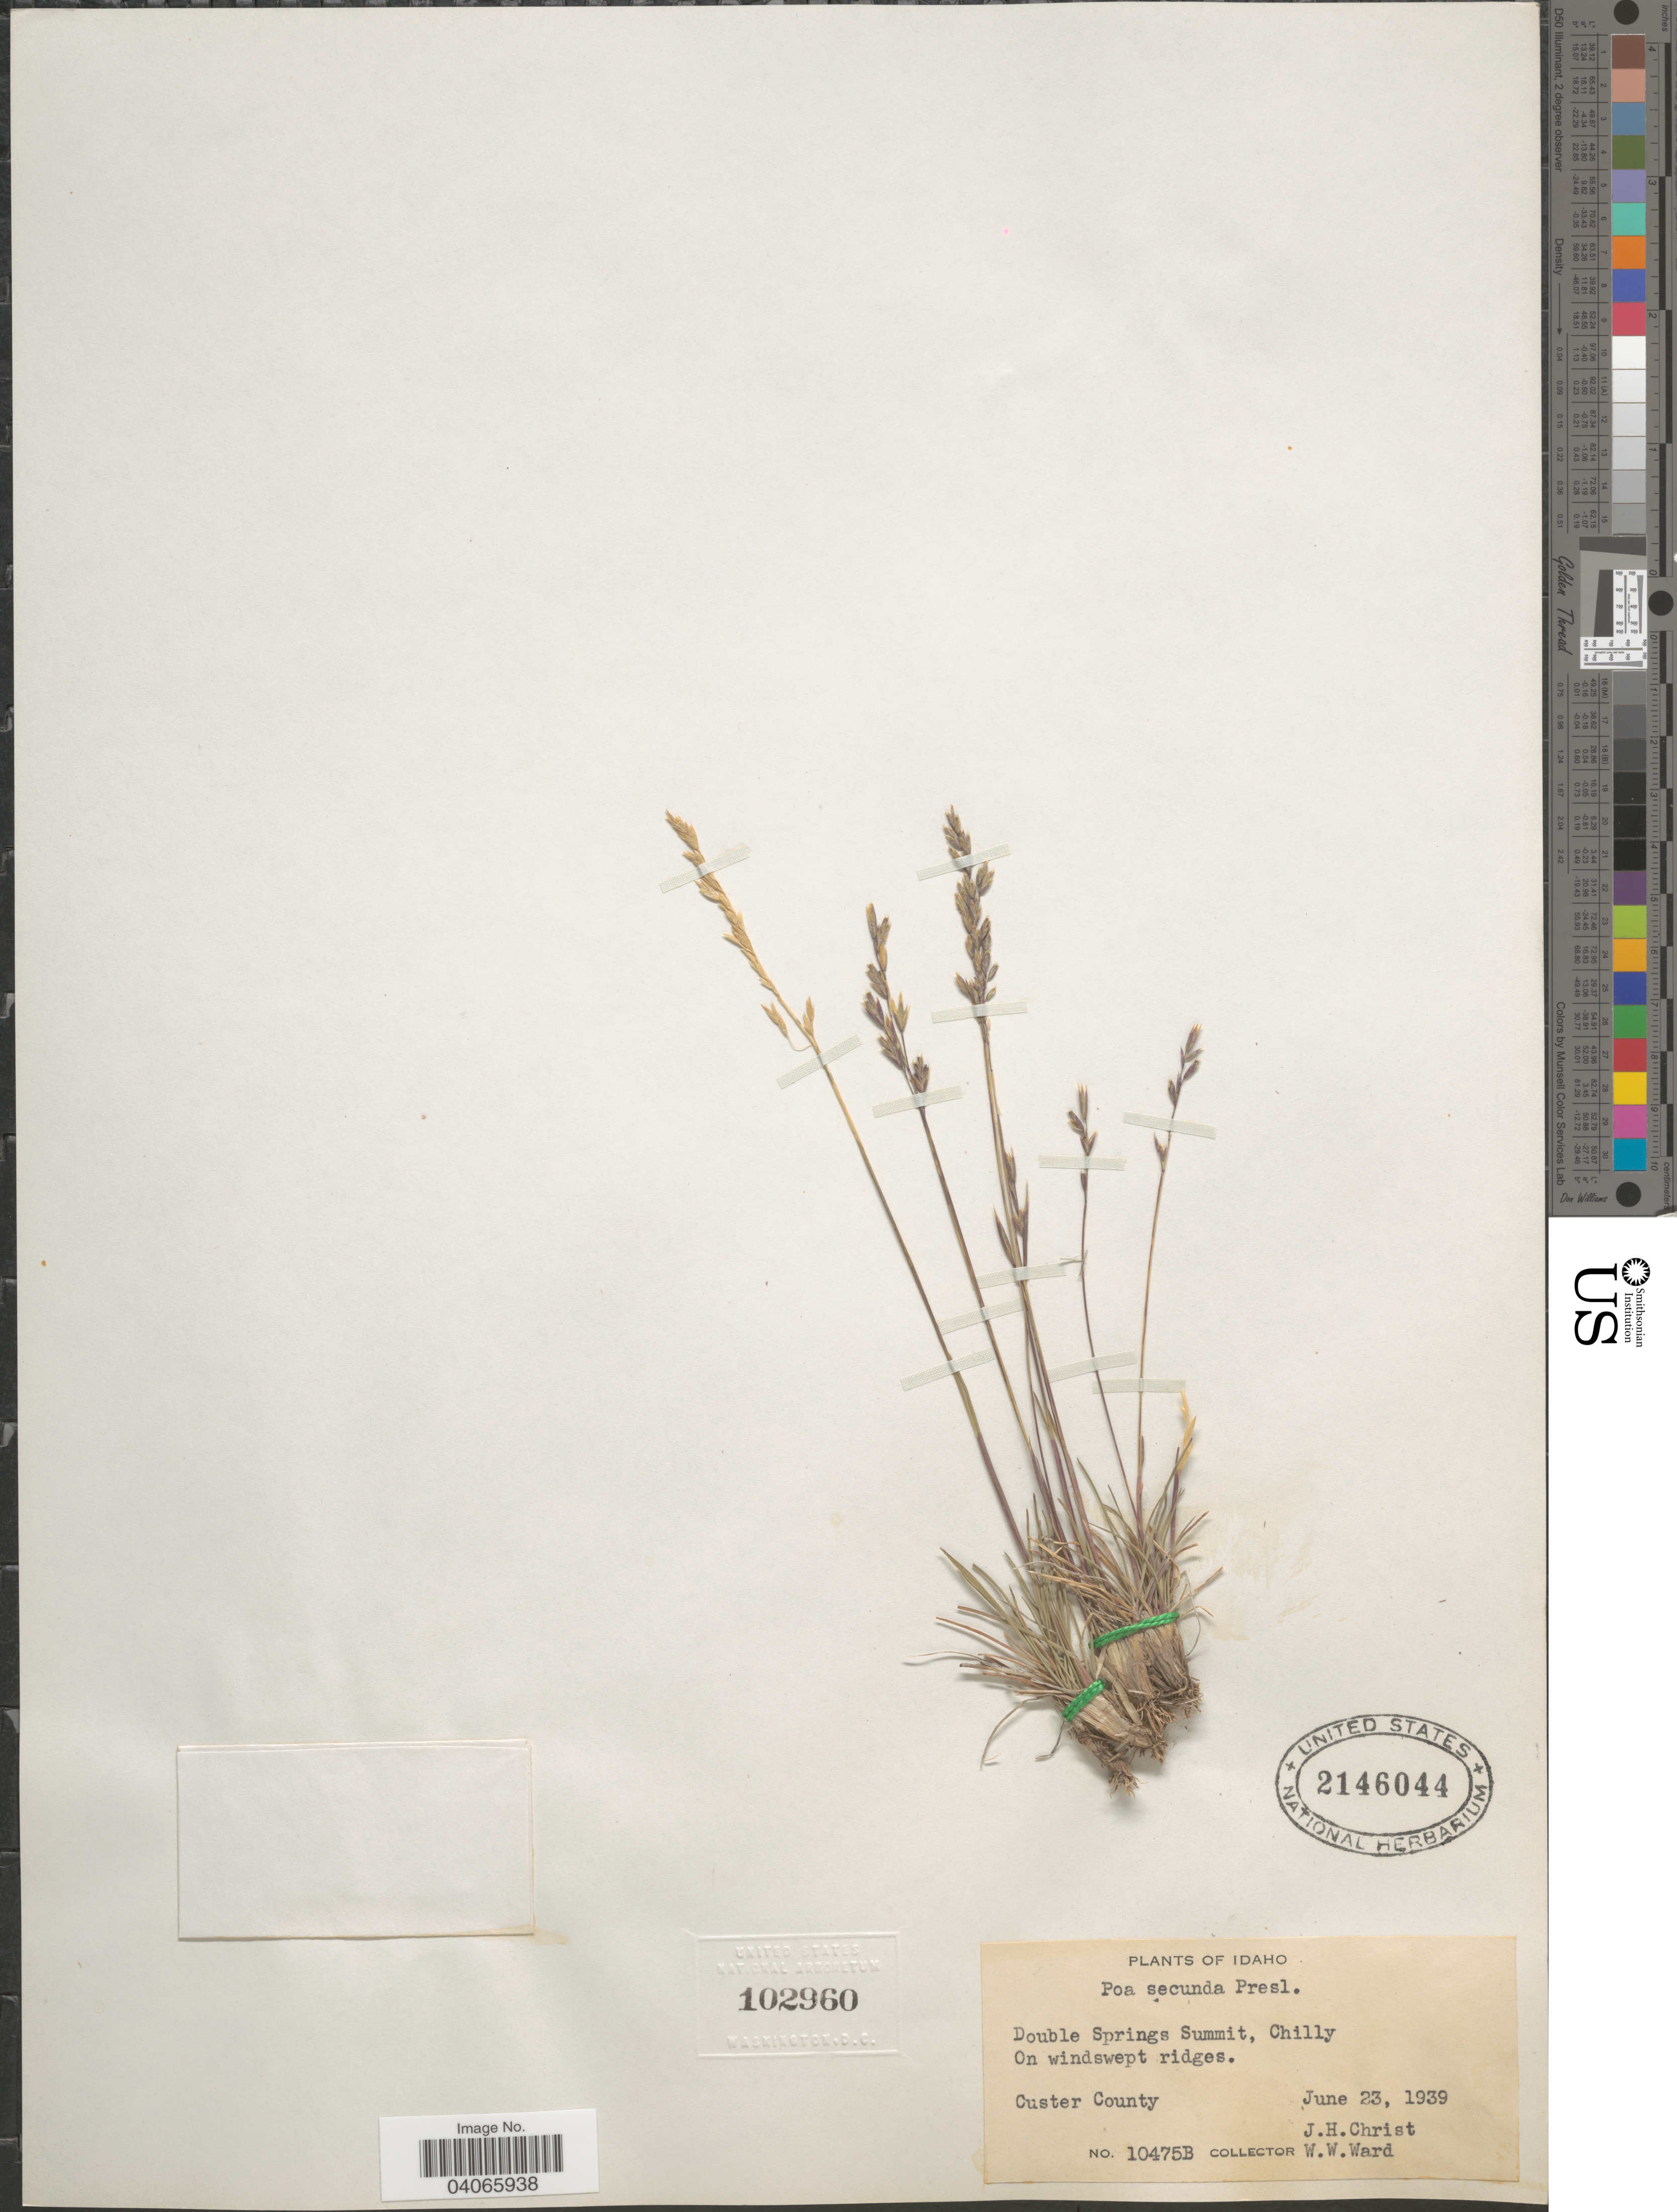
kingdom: Plantae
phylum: Tracheophyta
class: Liliopsida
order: Poales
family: Poaceae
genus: Poa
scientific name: Poa secunda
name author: J. Presl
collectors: W. Ward & J. H. Christ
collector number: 10475B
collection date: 1939-06-23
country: United States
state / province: Idaho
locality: Double Springs Summit, Chilly. On windswept ridges. Custer County.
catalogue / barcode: US 2146044